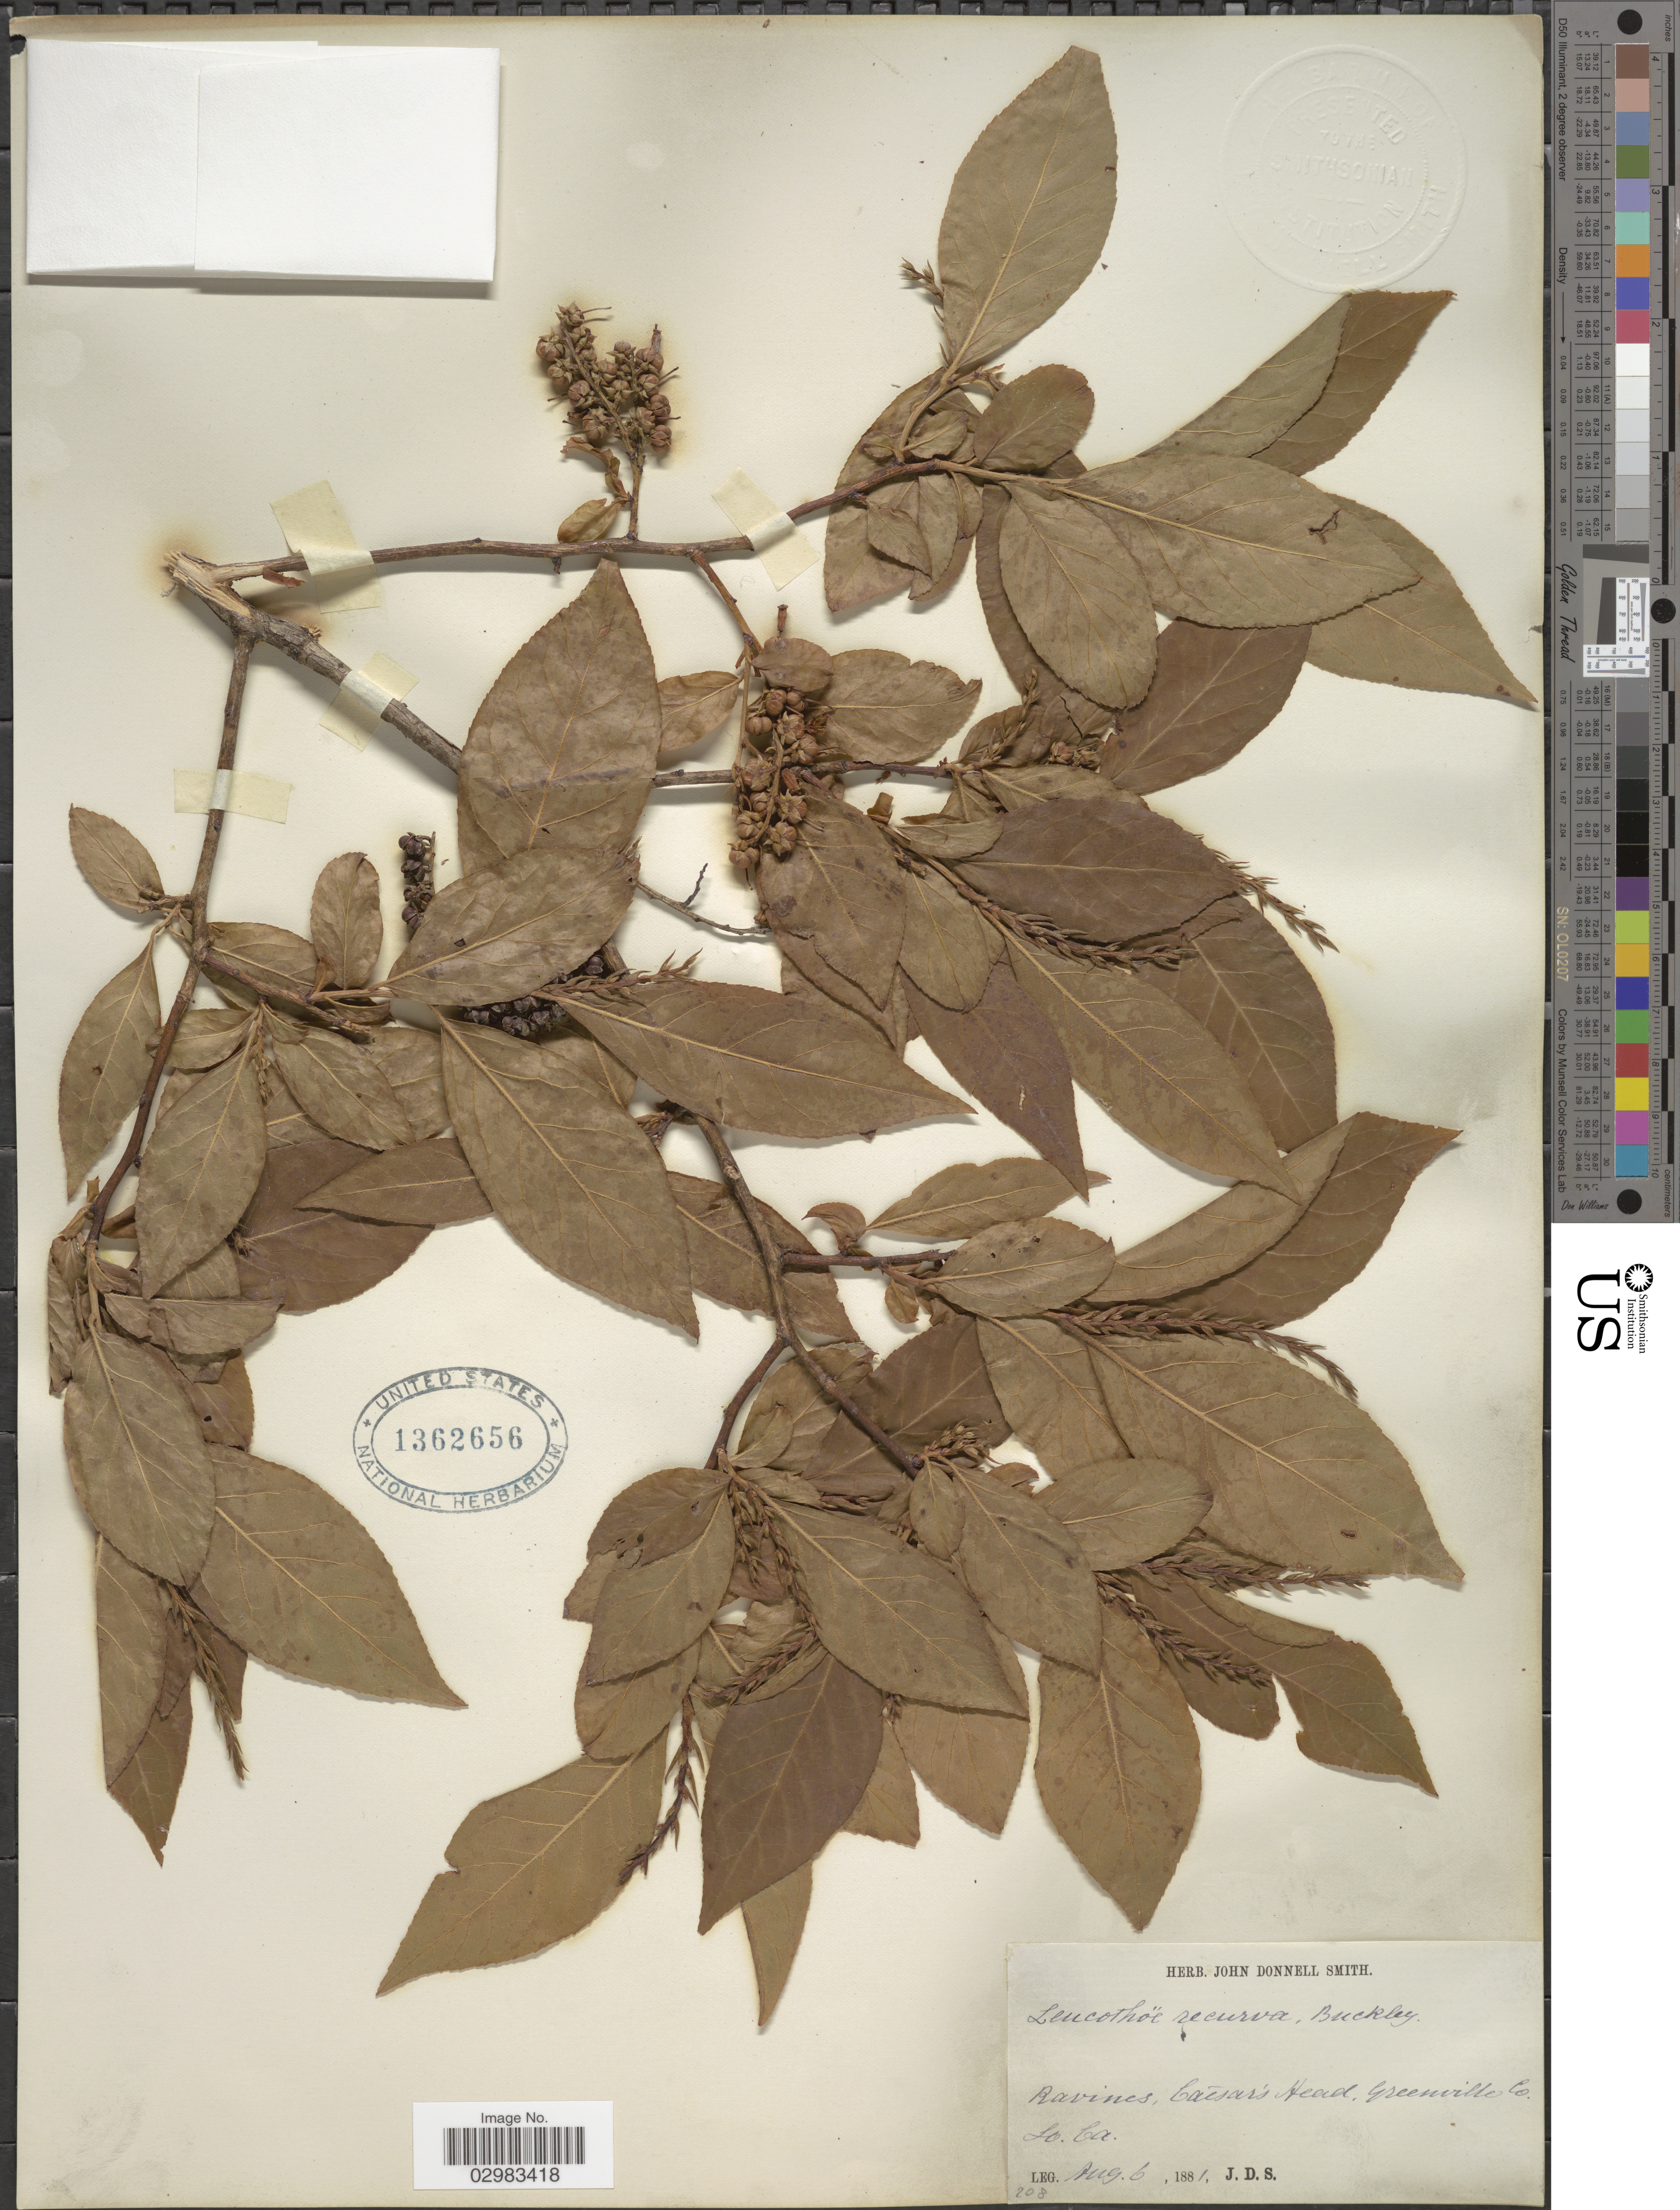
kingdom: Plantae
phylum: Tracheophyta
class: Magnoliopsida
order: Ericales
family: Ericaceae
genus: Leucothoe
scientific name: Leucothoë racemosa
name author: (L.) A. Gray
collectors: J. Donnell Smith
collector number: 208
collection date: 1881-08-06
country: United States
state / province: South Carolina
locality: Ravines, Ceasar's Head, Greenville Co.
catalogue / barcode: US 1362656